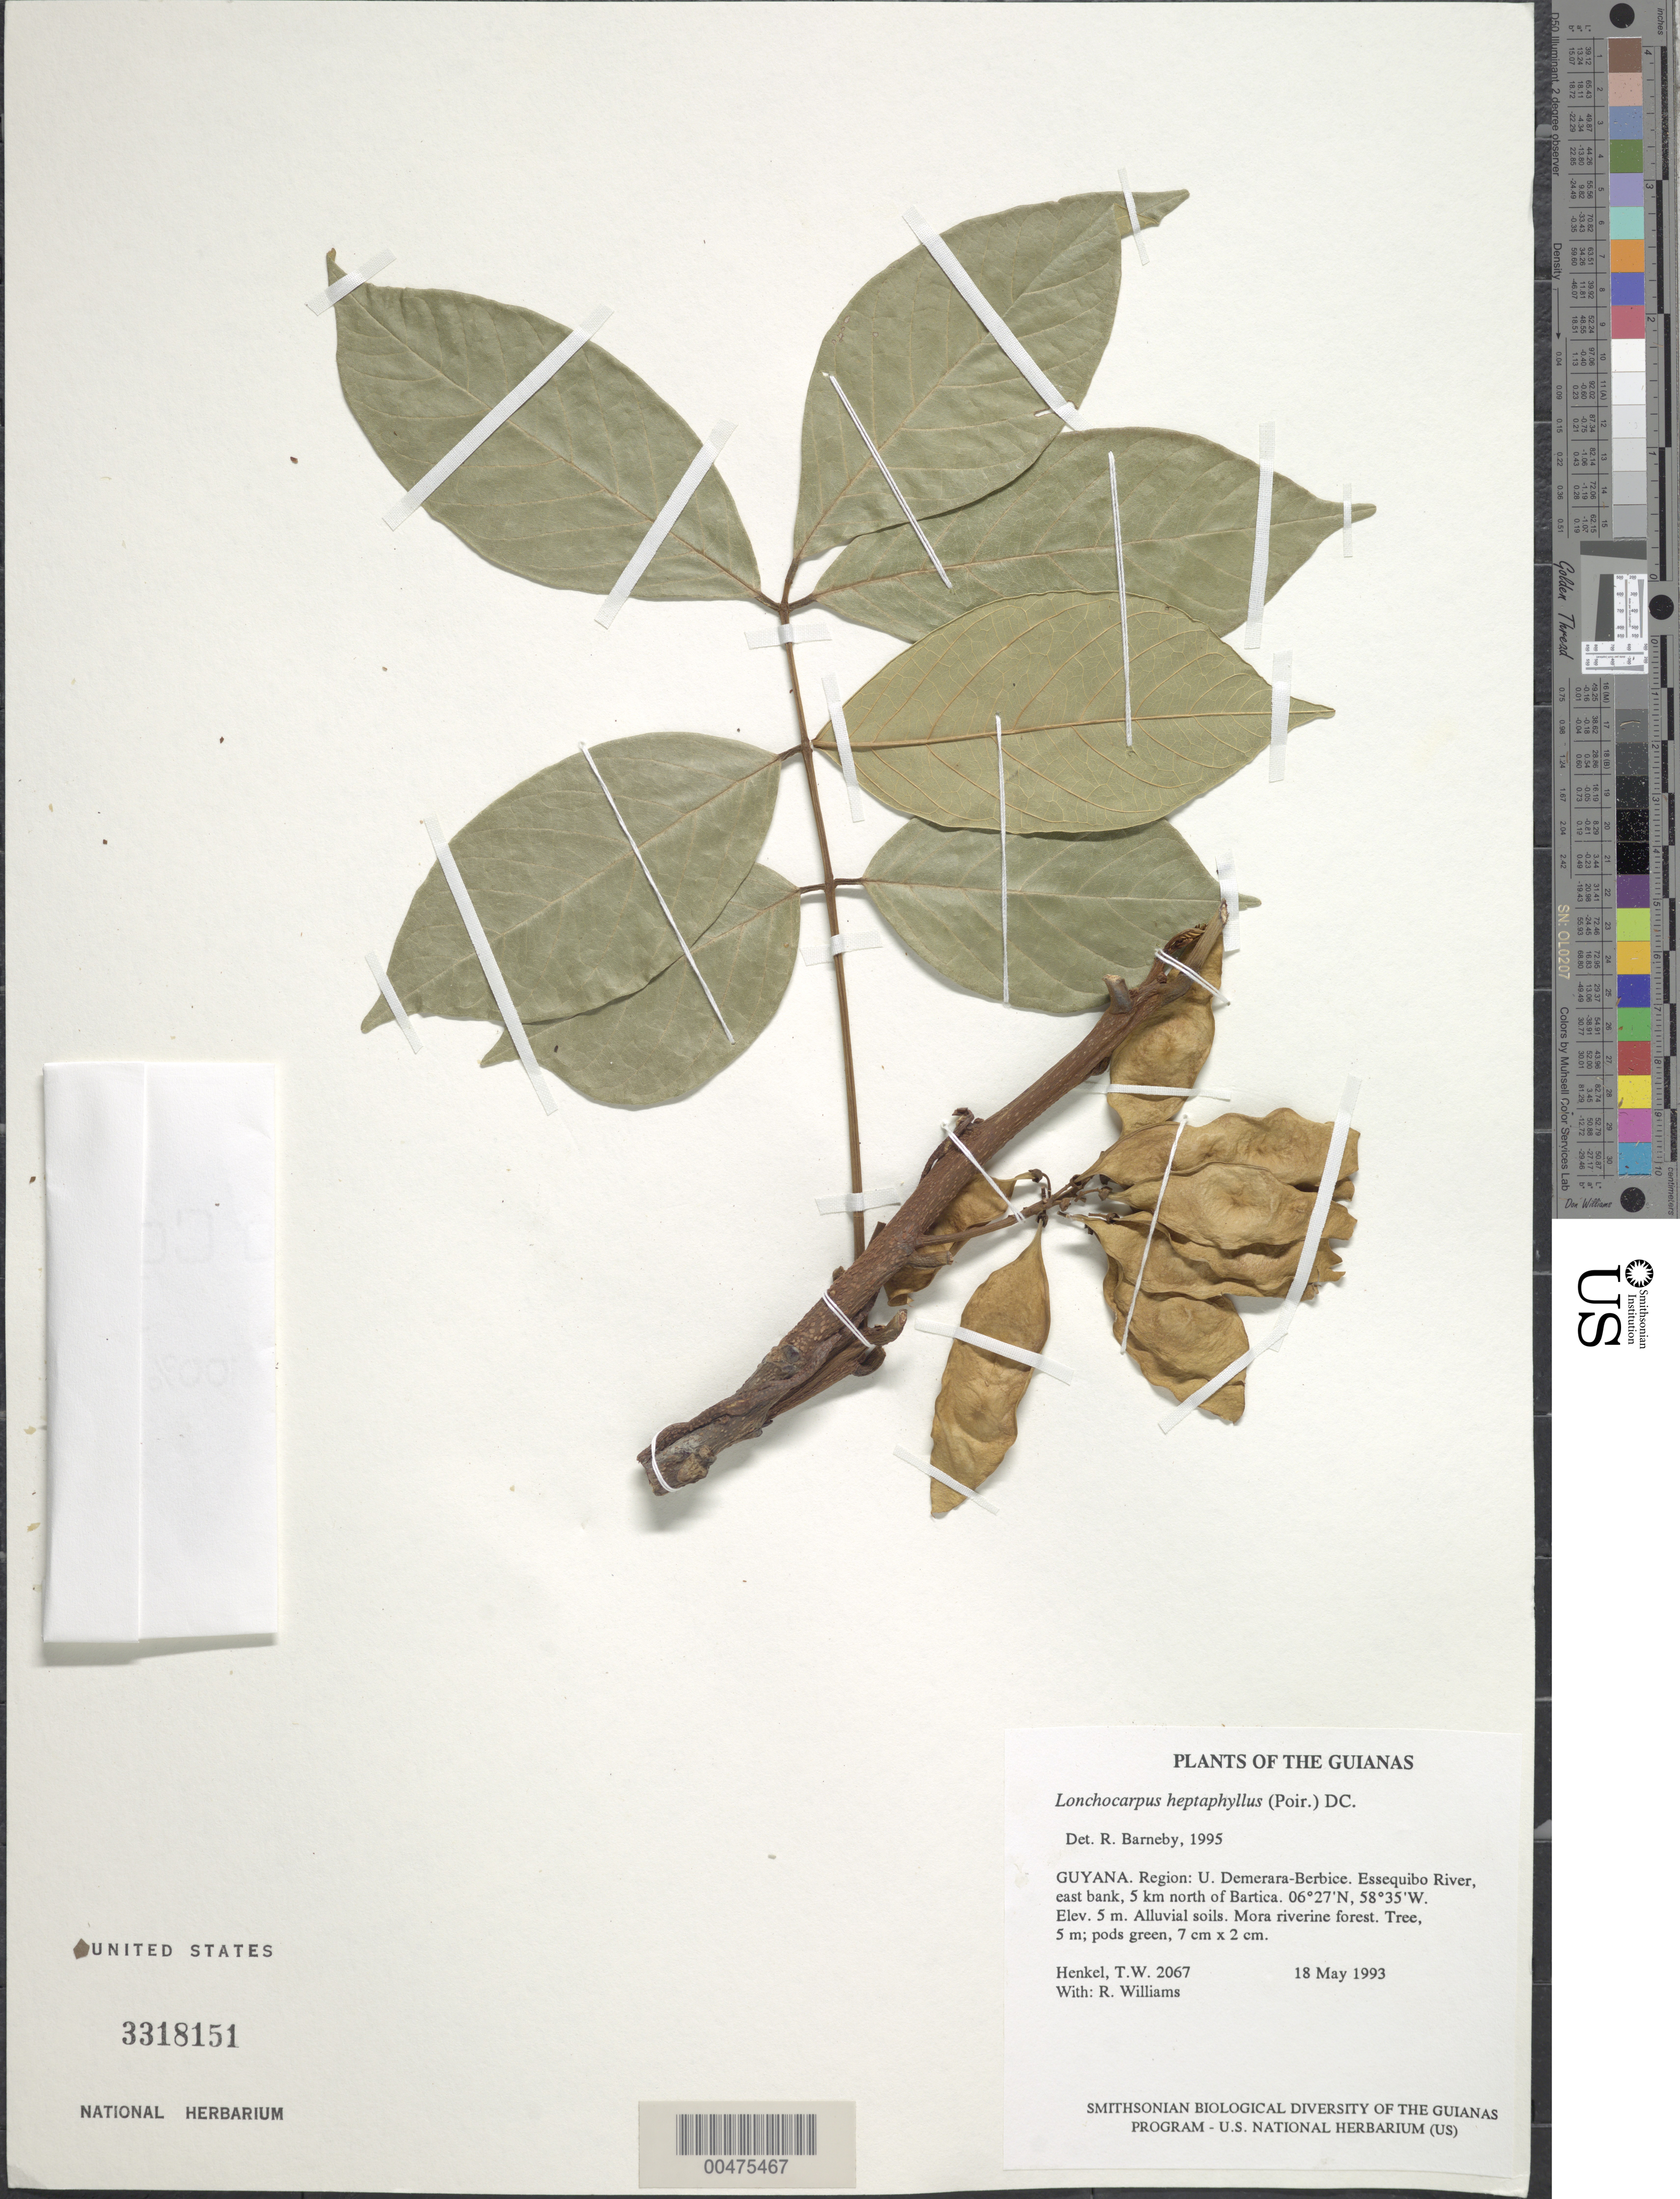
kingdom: Plantae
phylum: Tracheophyta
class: Magnoliopsida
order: Fabales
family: Fabaceae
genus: Lonchocarpus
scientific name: Lonchocarpus heptaphyllus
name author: (Poir.) DC.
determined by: Barneby, Rupert C., (NY)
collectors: T. Henkel & R. Williams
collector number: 2067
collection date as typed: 18 May 1993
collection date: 1993-05-18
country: Guyana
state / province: U. Demerara-Berbice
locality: Essequibo River, east bank, 5 km north of Bartica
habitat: Alluvial soils. Mora riverine forest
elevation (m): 5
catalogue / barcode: US 3318151